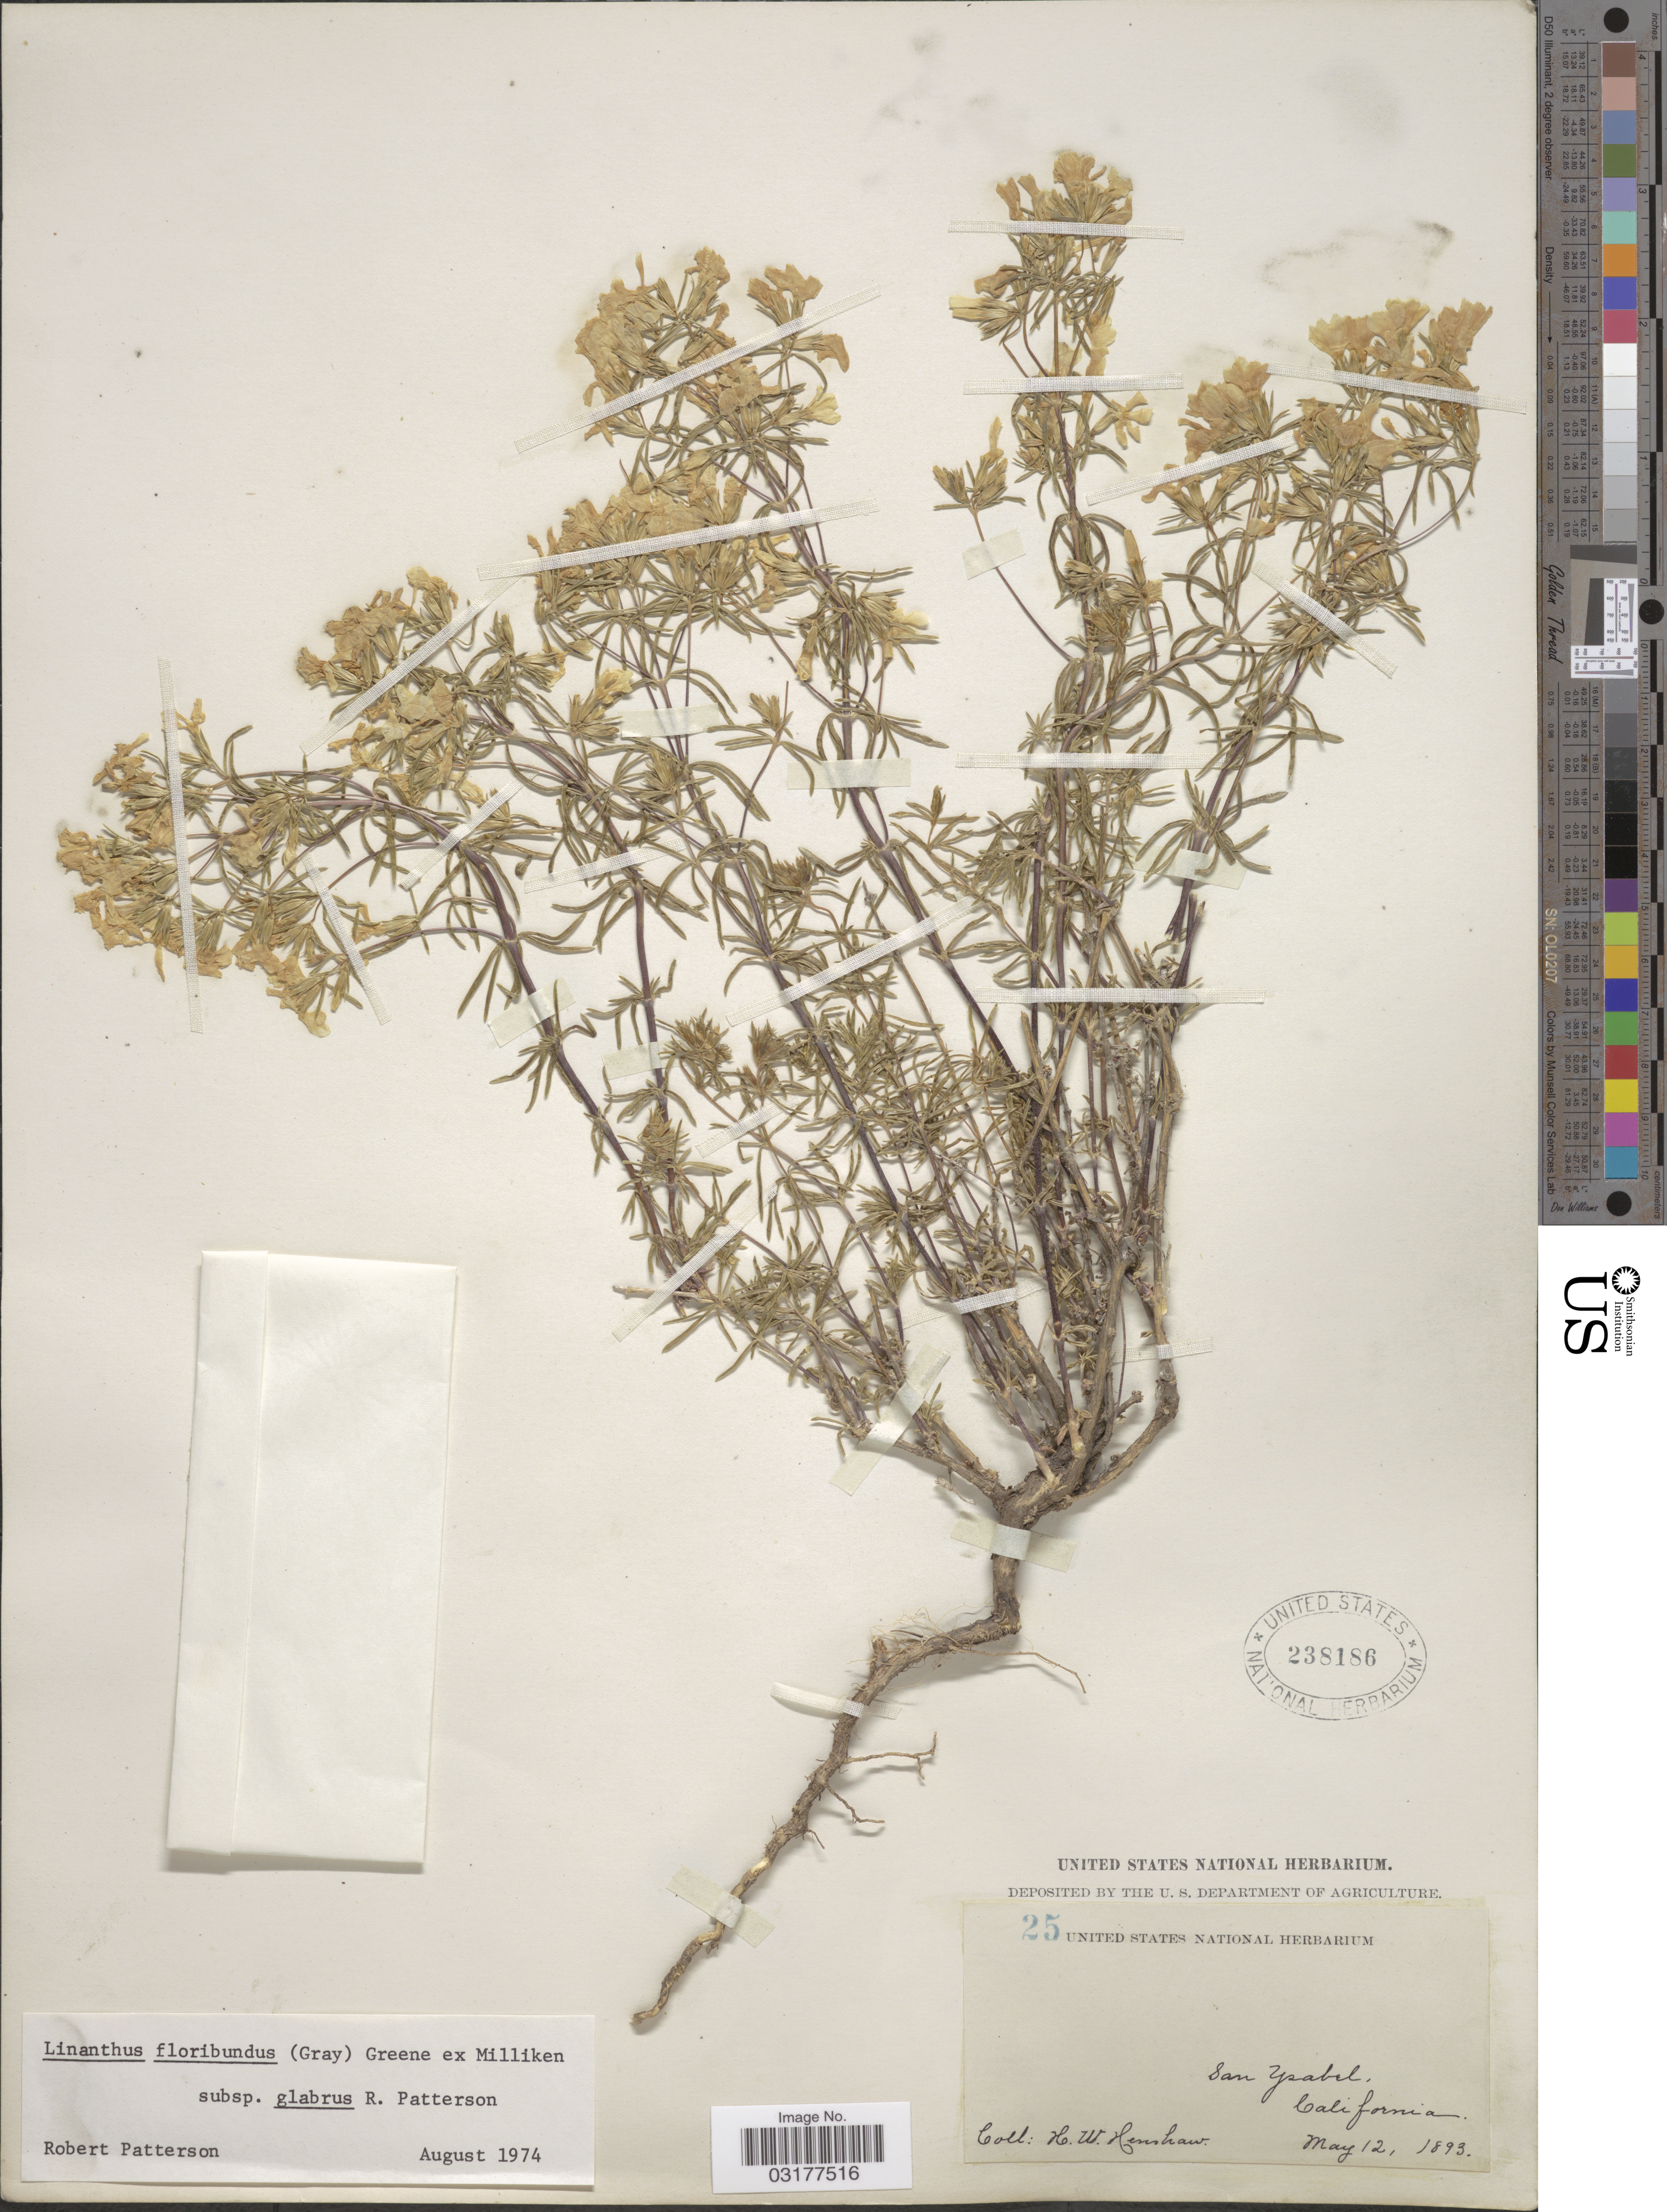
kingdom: Plantae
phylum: Tracheophyta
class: Magnoliopsida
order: Ericales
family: Polemoniaceae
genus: Leptosiphon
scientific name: Leptosiphon floribundus subsp. glaber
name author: (R. Patt.) J.M. Porter & L.A. Johnson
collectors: H. Henshaw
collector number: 25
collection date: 1893-05-12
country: United States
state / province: California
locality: San Ysabel.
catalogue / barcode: US 238186